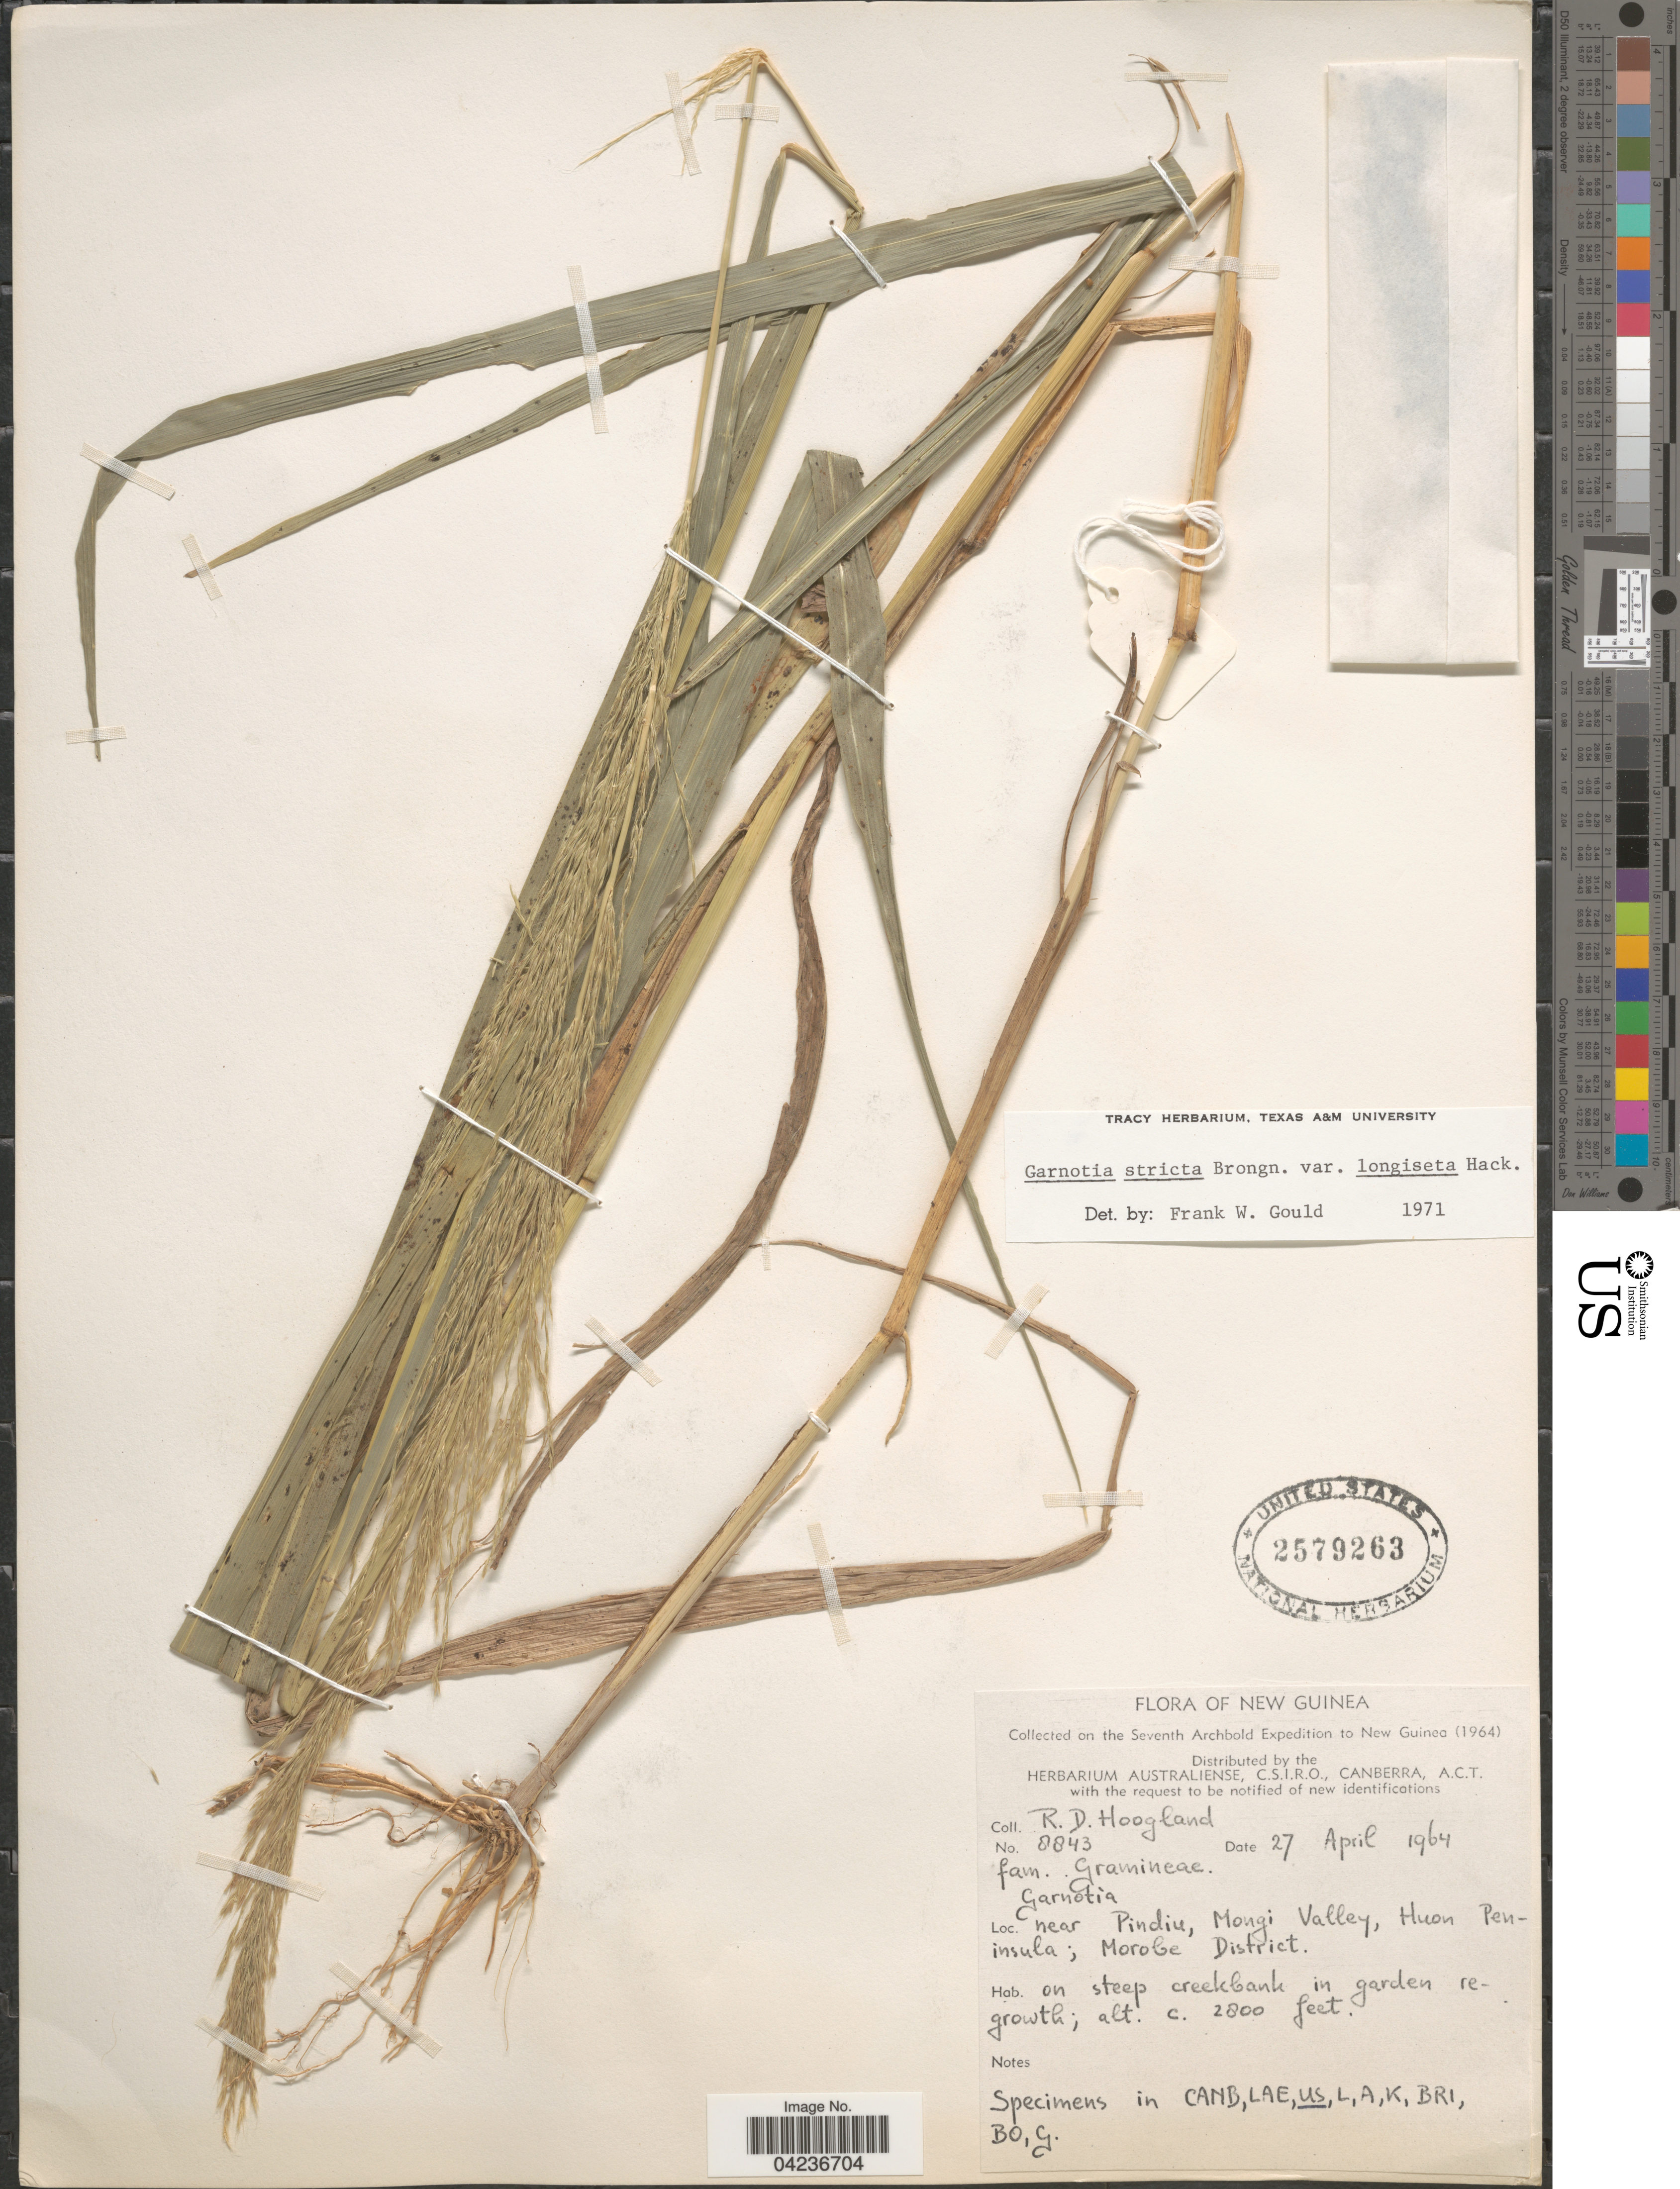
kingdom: Plantae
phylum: Tracheophyta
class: Liliopsida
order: Poales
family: Poaceae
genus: Garnotia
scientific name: Garnotia stricta var. longiseta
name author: Hack. in Kneuck.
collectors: R. D. Hoogland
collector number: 8843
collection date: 1964-04-27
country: Papua New Guinea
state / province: Morobe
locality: New Guinea. On the Seventh Archbold Expedition to New Guinea (1964). Near Pindiu, Mongi Valley, Huon Peninsula; Morobe District.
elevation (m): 853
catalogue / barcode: US 2579263